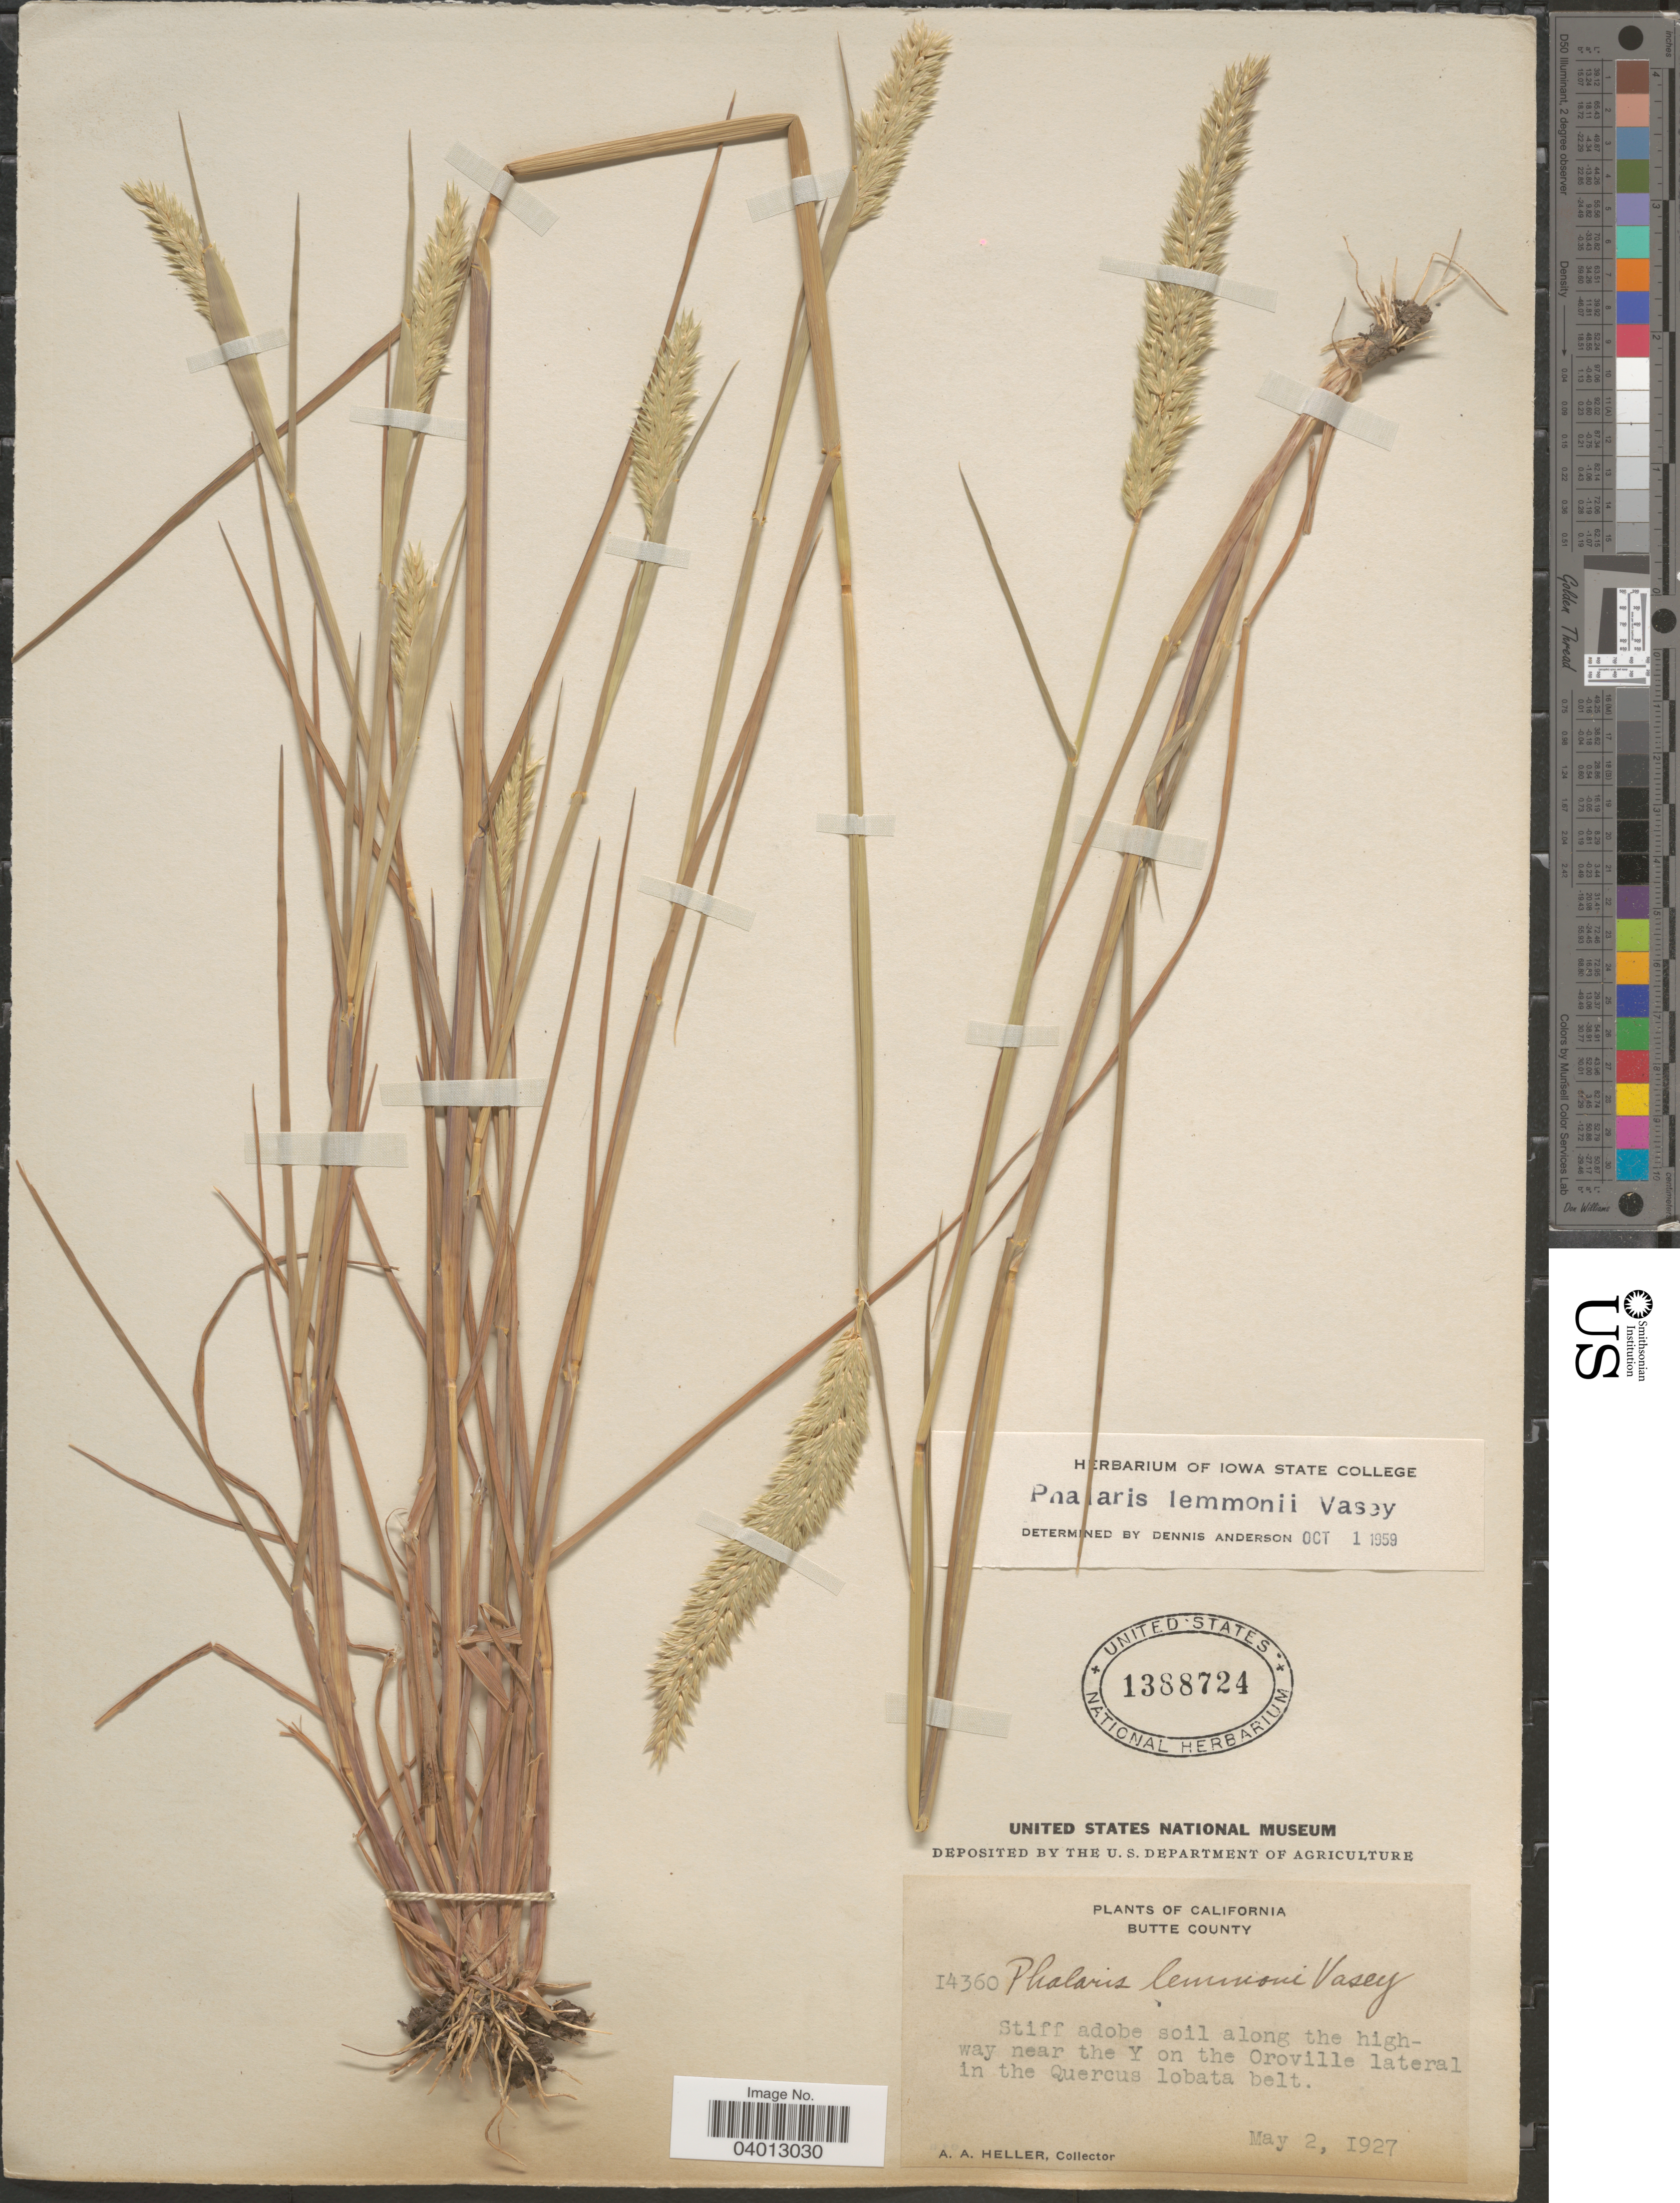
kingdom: Plantae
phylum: Tracheophyta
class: Liliopsida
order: Poales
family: Poaceae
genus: Phalaris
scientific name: Phalaris lemmonii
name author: Vasey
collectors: A. A. Heller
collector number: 14360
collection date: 1927-05-02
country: United States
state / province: California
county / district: Butte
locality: Butte County. Stiff adobe soil along the highway near the Y on the Oroville lateral in the Quercus lobata belt.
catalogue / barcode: US 1388724